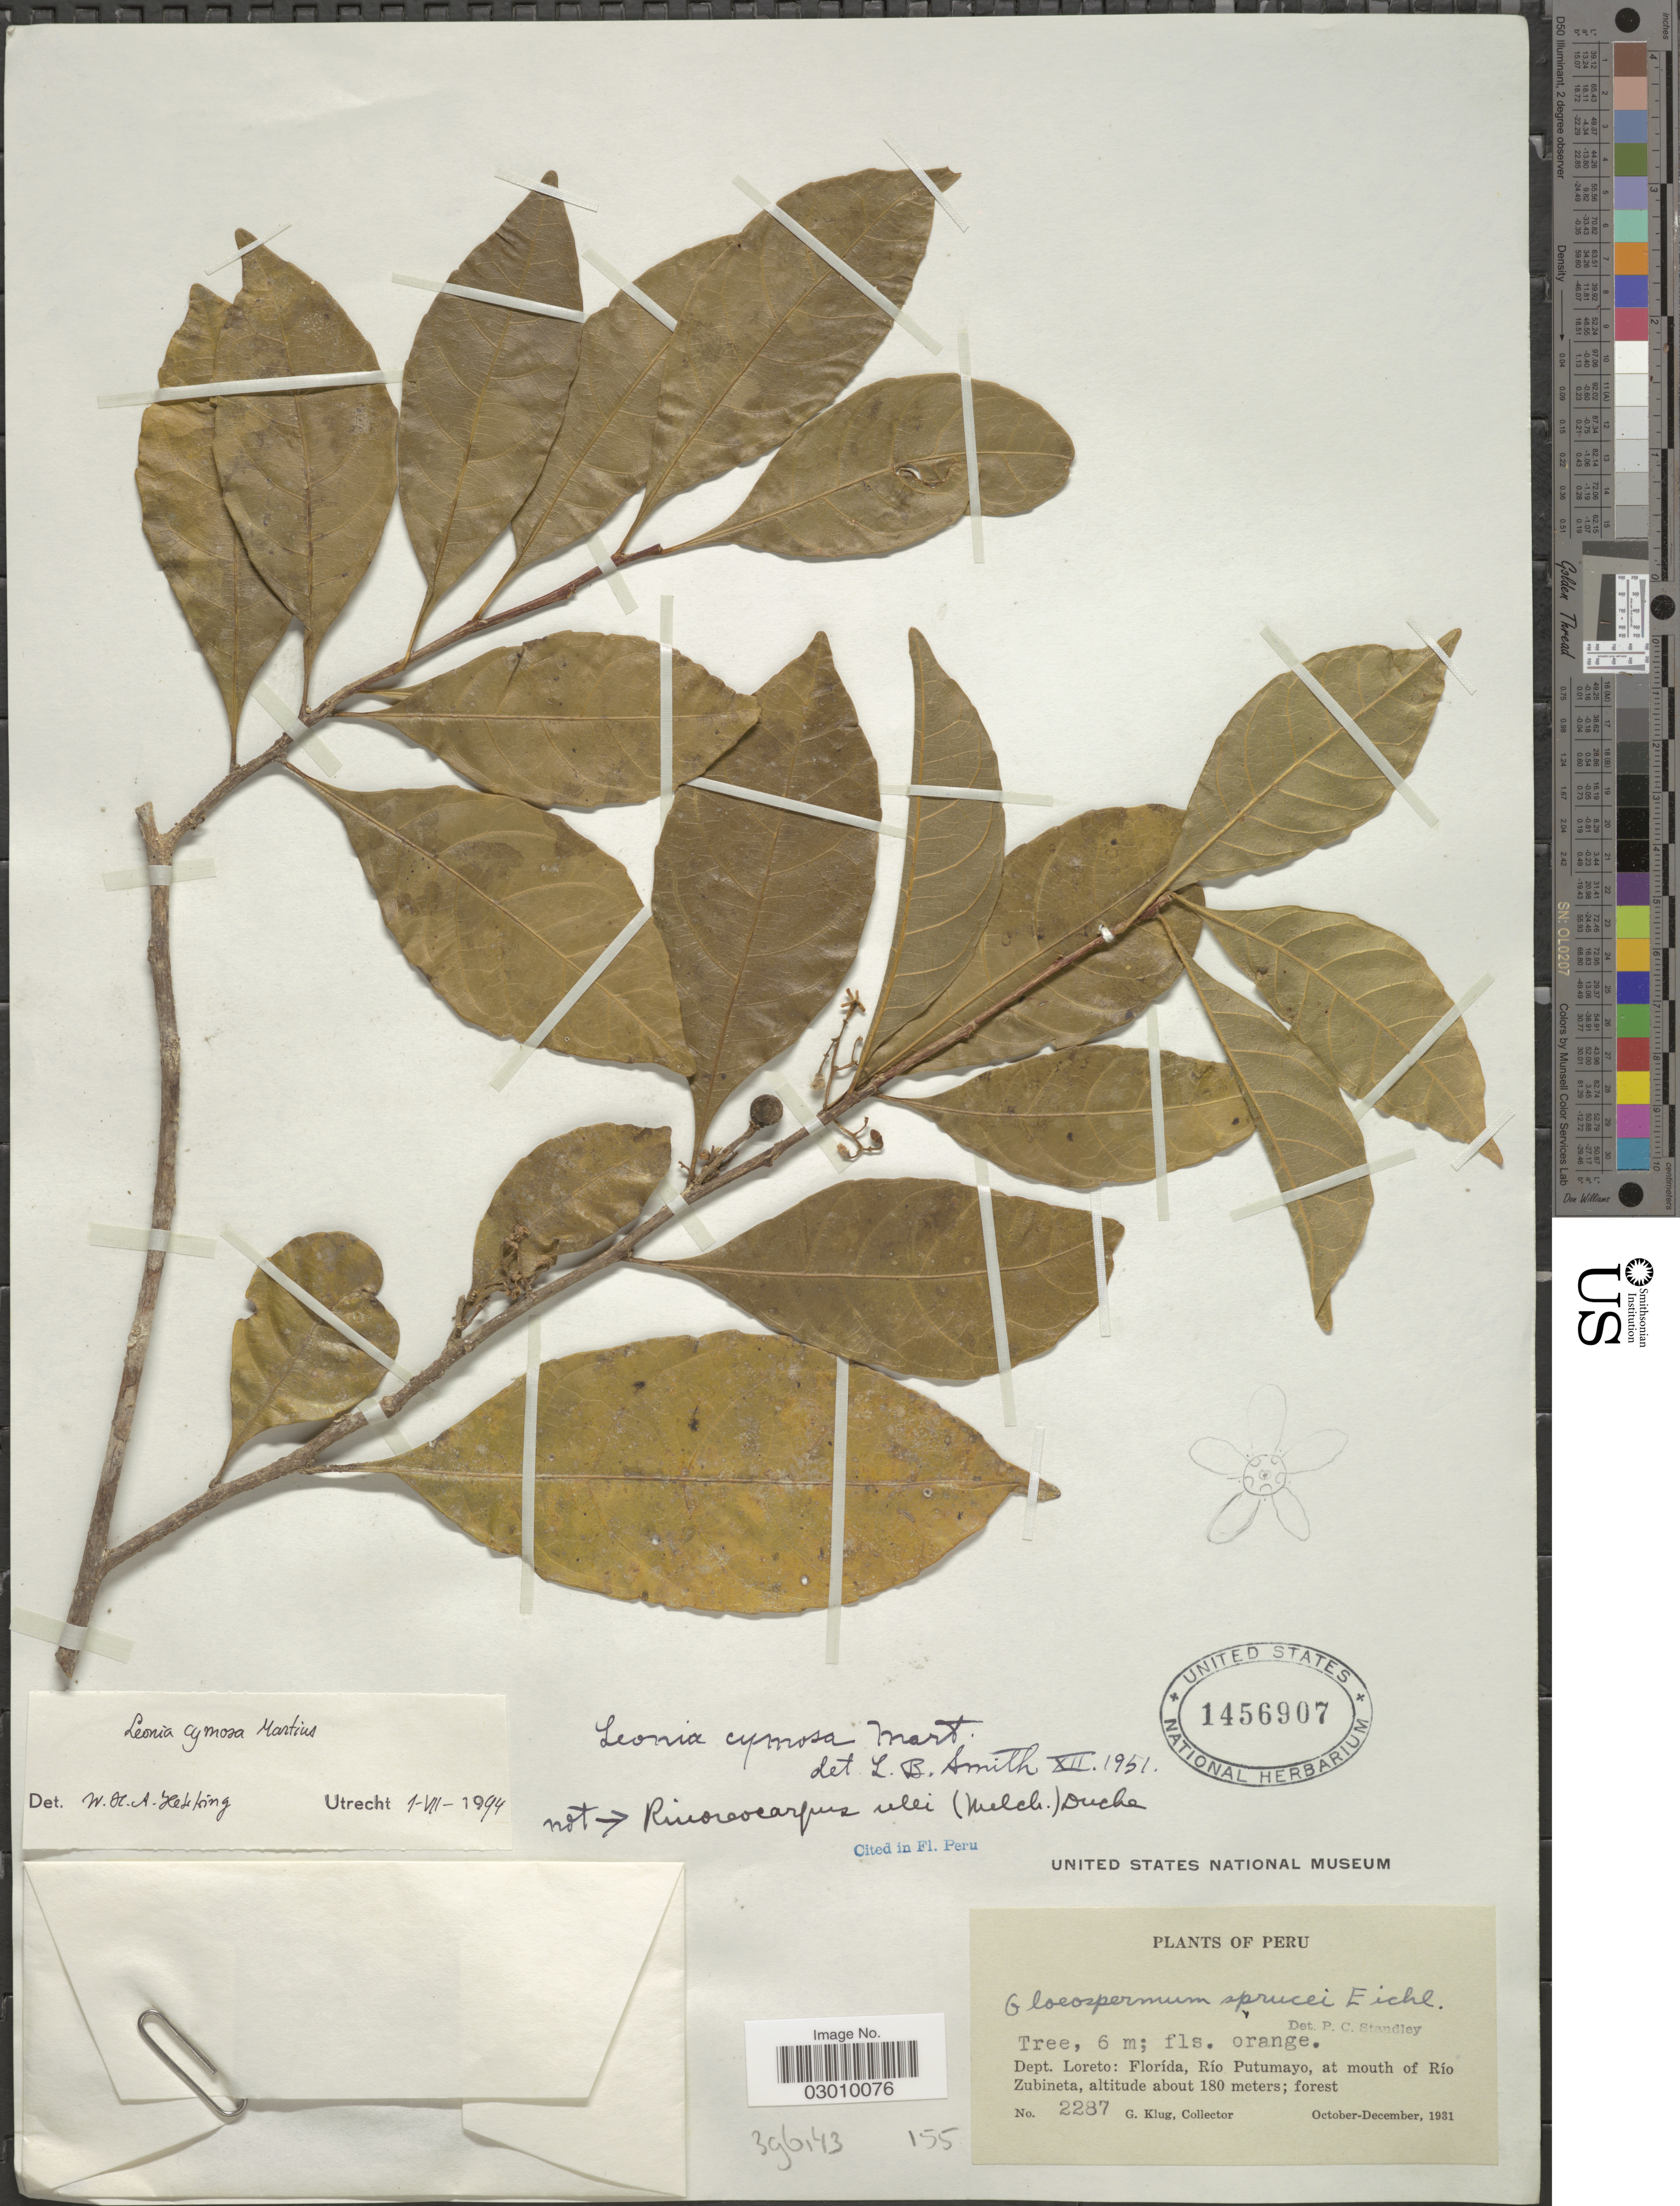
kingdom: Plantae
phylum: Tracheophyta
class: Magnoliopsida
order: Malpighiales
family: Violaceae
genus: Leonia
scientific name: Leonia cymosa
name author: Mart.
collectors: G. Klug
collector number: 2287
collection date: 1931-10/1931-12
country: Peru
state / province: Loreto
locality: Dept. Loreto: Florída, Río Putumayo, at mouth of Río Zubineta.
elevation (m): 180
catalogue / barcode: US 1456907